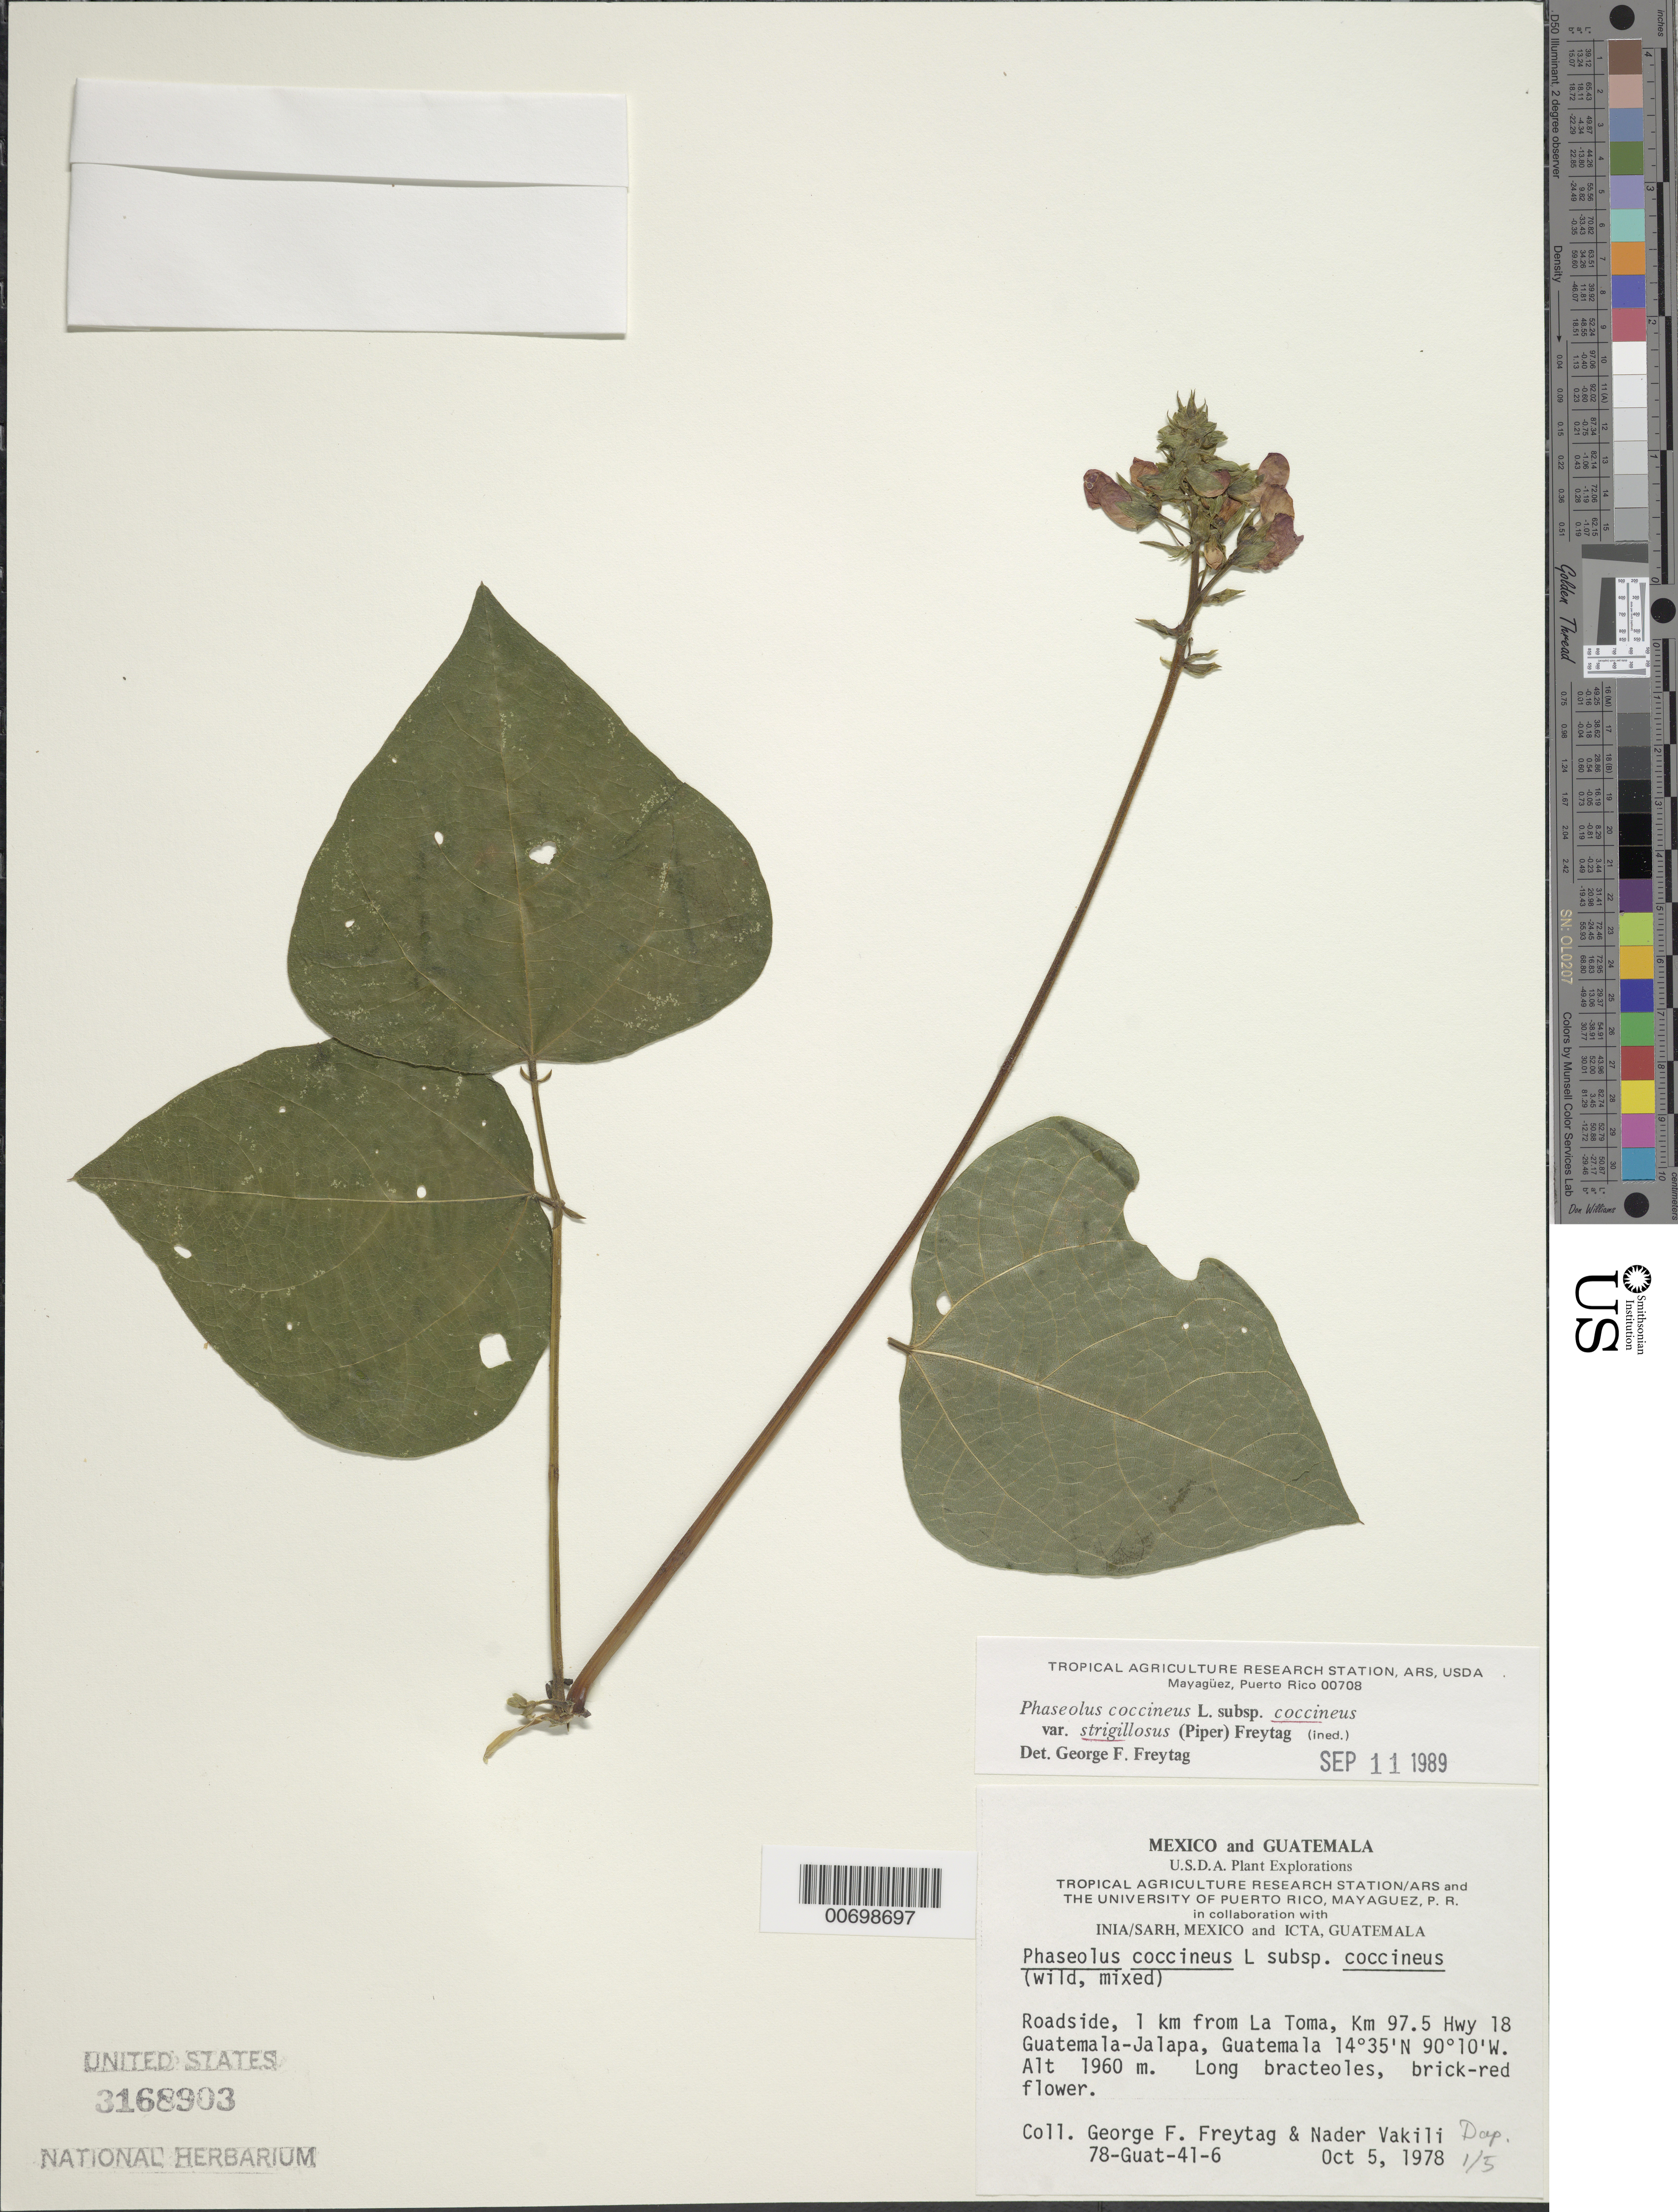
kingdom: Plantae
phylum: Tracheophyta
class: Magnoliopsida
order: Fabales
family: Fabaceae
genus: Phaseolus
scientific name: Phaseolus coccineus var. strigillosus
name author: (Piper) Freytag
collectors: G. F. Freytag & N. Vakili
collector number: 78-Guat-41-6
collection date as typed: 10 May 1978 or 05 Oct 1978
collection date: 1978-05-10 or 1978-10-05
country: Guatemala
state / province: Jalapa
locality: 1 km from La Toma, Km 97.5 Hwy 18 Guatemala-Jalapa.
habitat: Roadside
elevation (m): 1960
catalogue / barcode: US 3168903